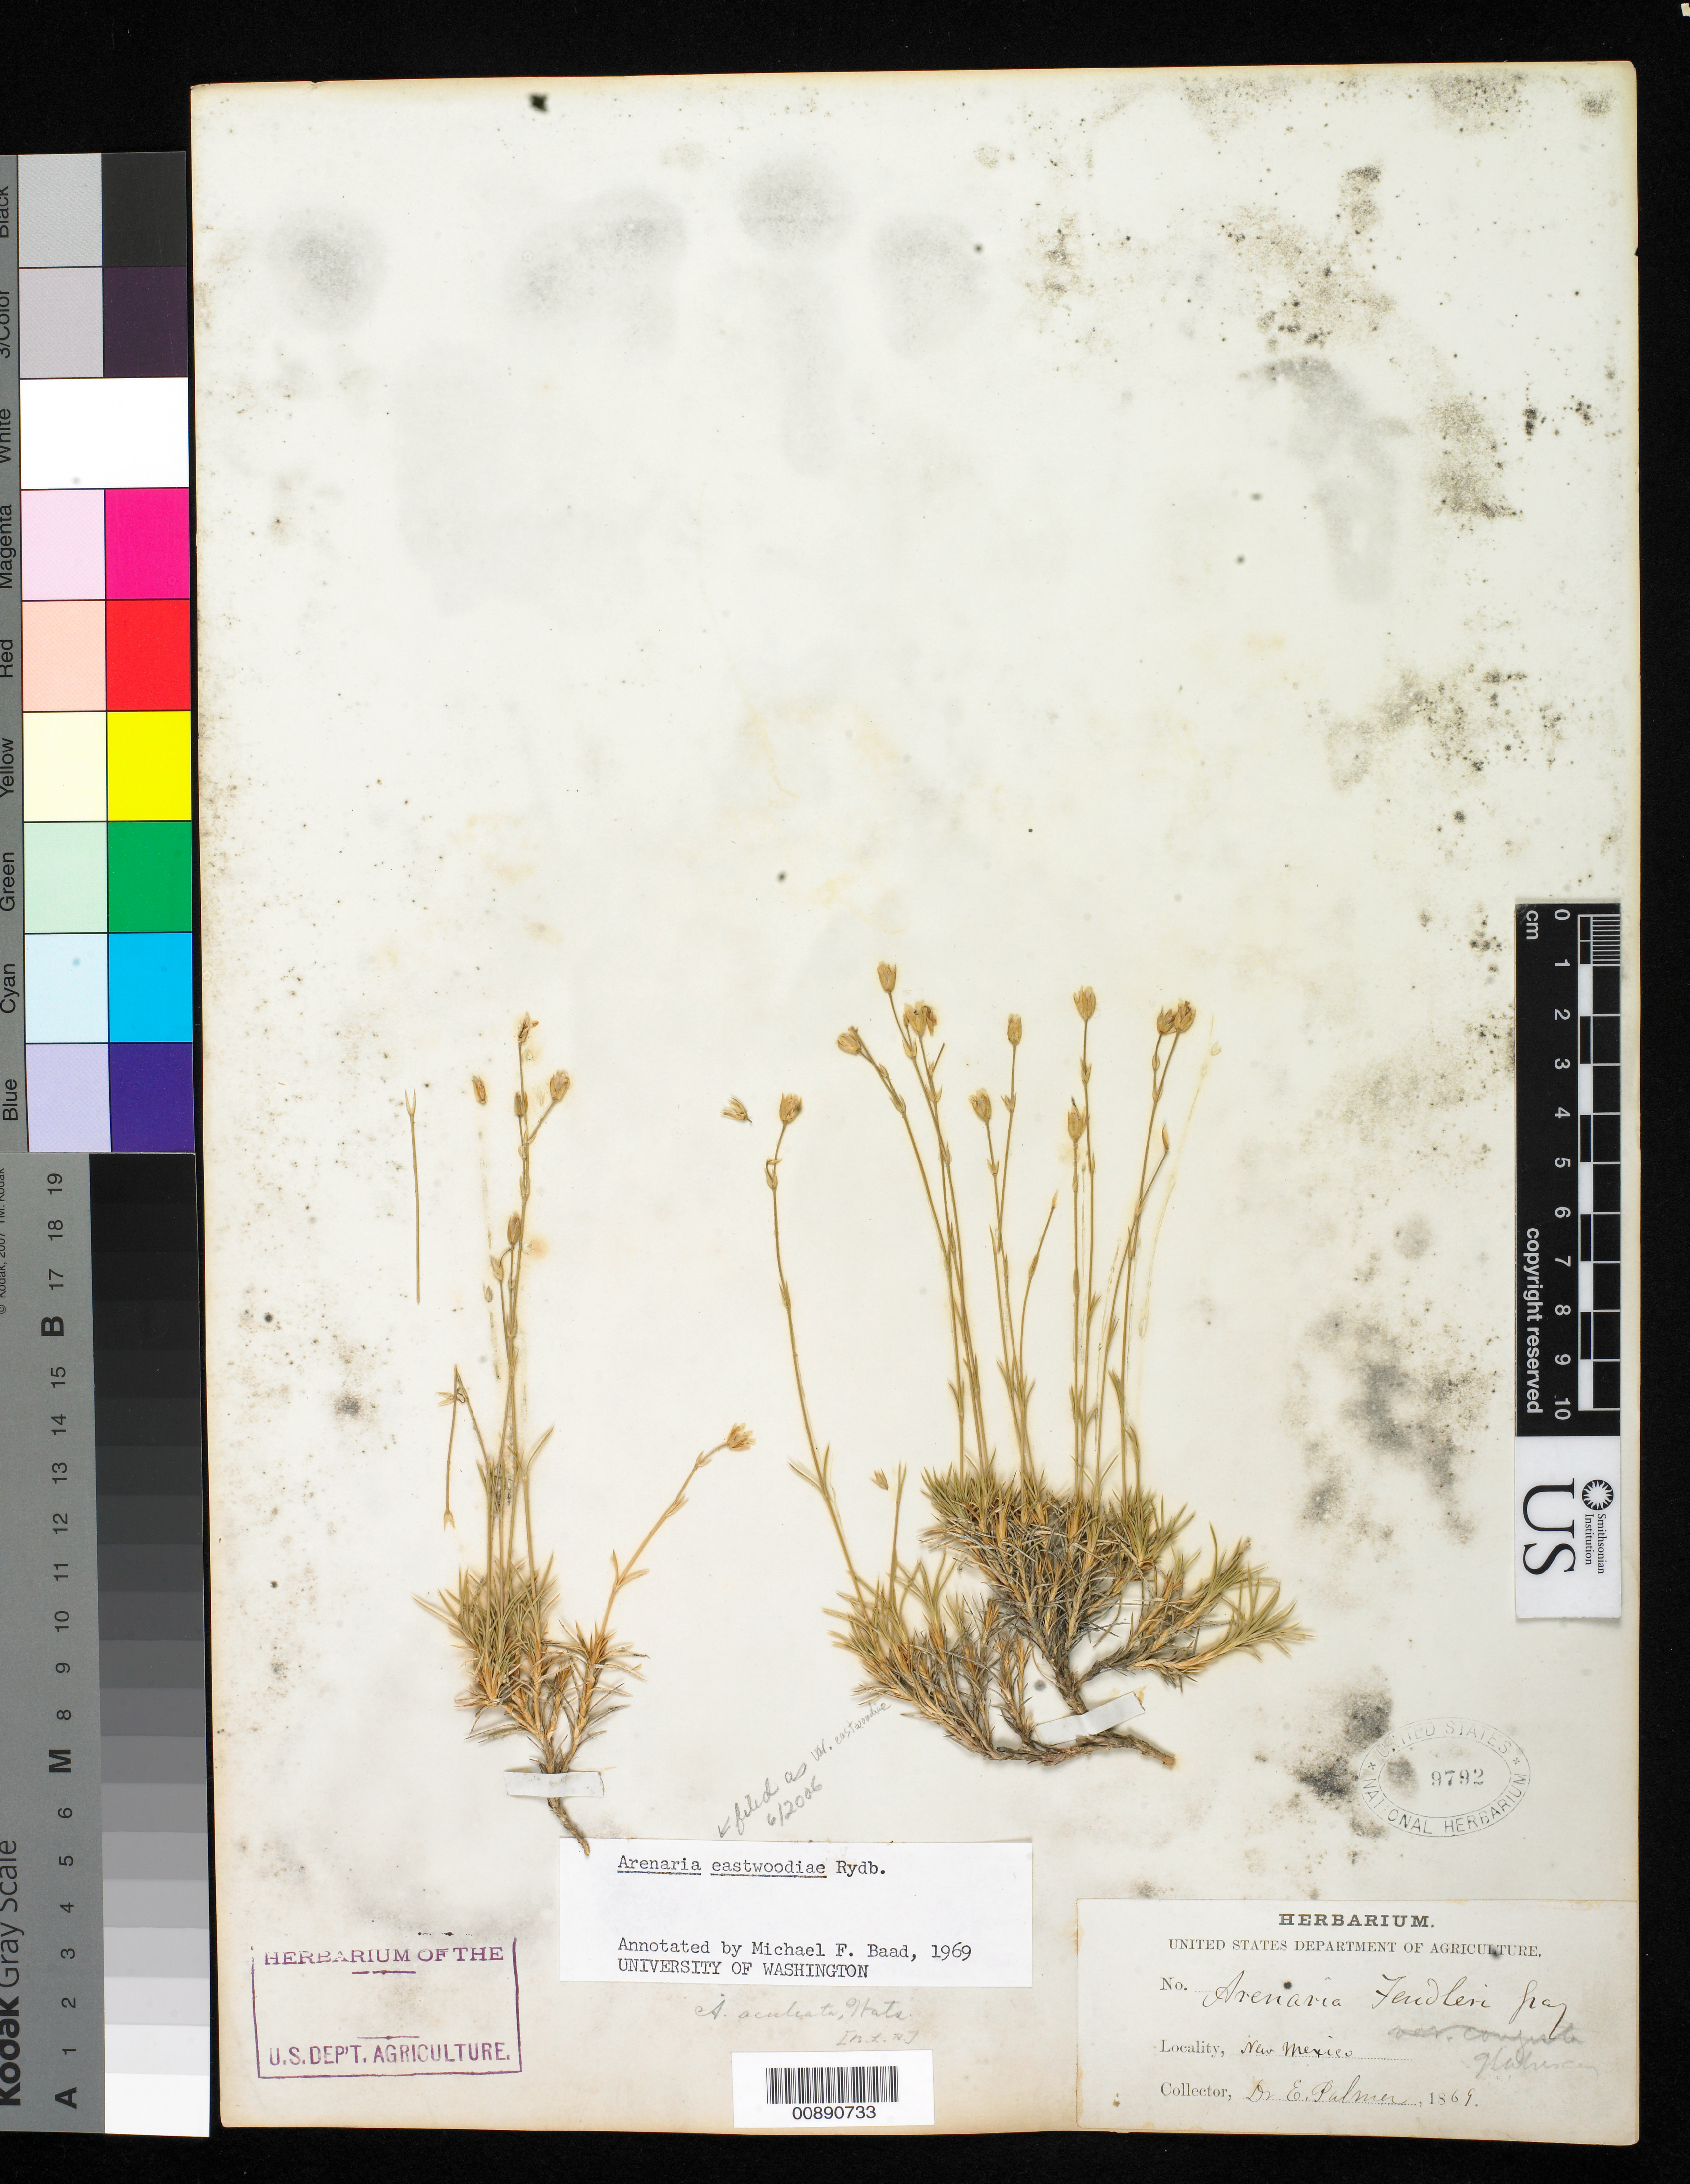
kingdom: Plantae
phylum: Tracheophyta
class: Magnoliopsida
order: Caryophyllales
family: Caryophyllaceae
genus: Eremogone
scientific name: Eremogone eastwoodiae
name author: (Rydb.) Ikonn.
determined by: Strong, Mark T., (BOT), Smithsonian Institution - National Museum of Natural History (UNITED STATES)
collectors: E. Palmer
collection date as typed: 1869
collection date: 1869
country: United States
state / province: New Mexico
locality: New Mexico.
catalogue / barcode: US 9792